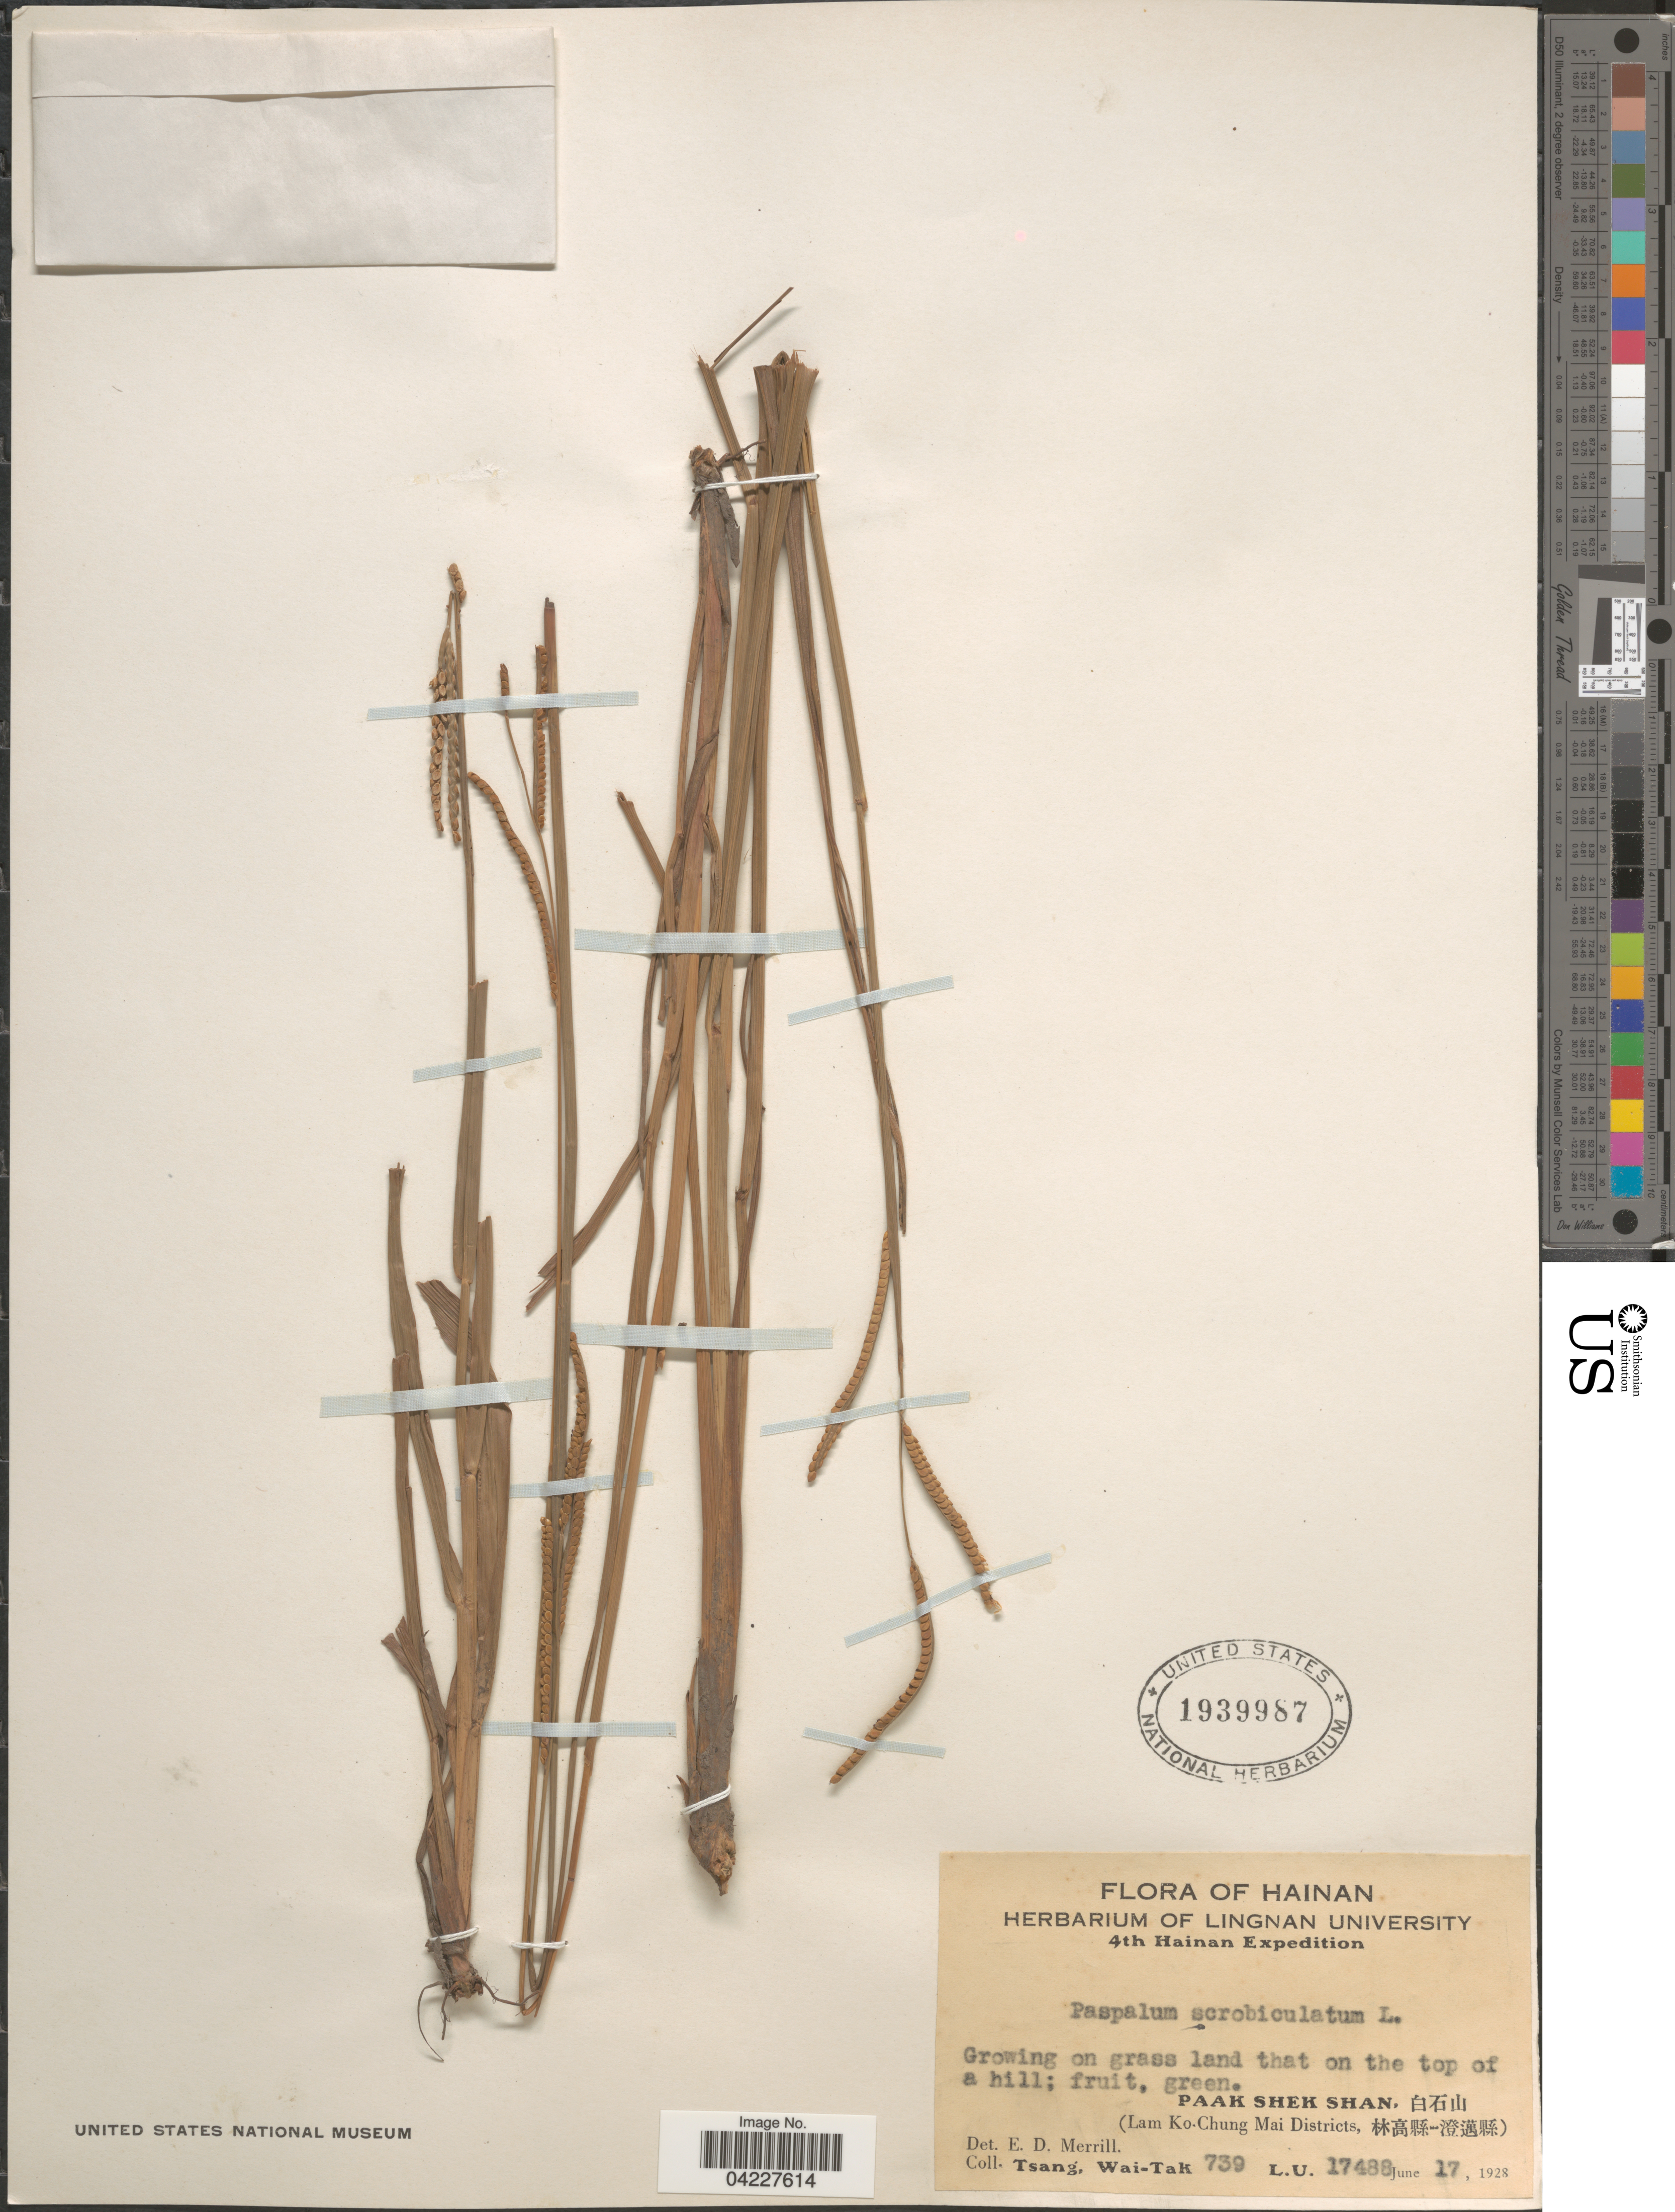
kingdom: Plantae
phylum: Tracheophyta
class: Liliopsida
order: Poales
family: Poaceae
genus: Paspalum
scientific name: Paspalum scrobiculatum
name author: L.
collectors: W. T. Tsang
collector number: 739L.U.17488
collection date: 1928-06-17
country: China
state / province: Hainan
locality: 4th Hainan Expedition. Paak Shek Shan, X. (Lam Ko-Chung Mai Districts, X).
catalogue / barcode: US 1939987